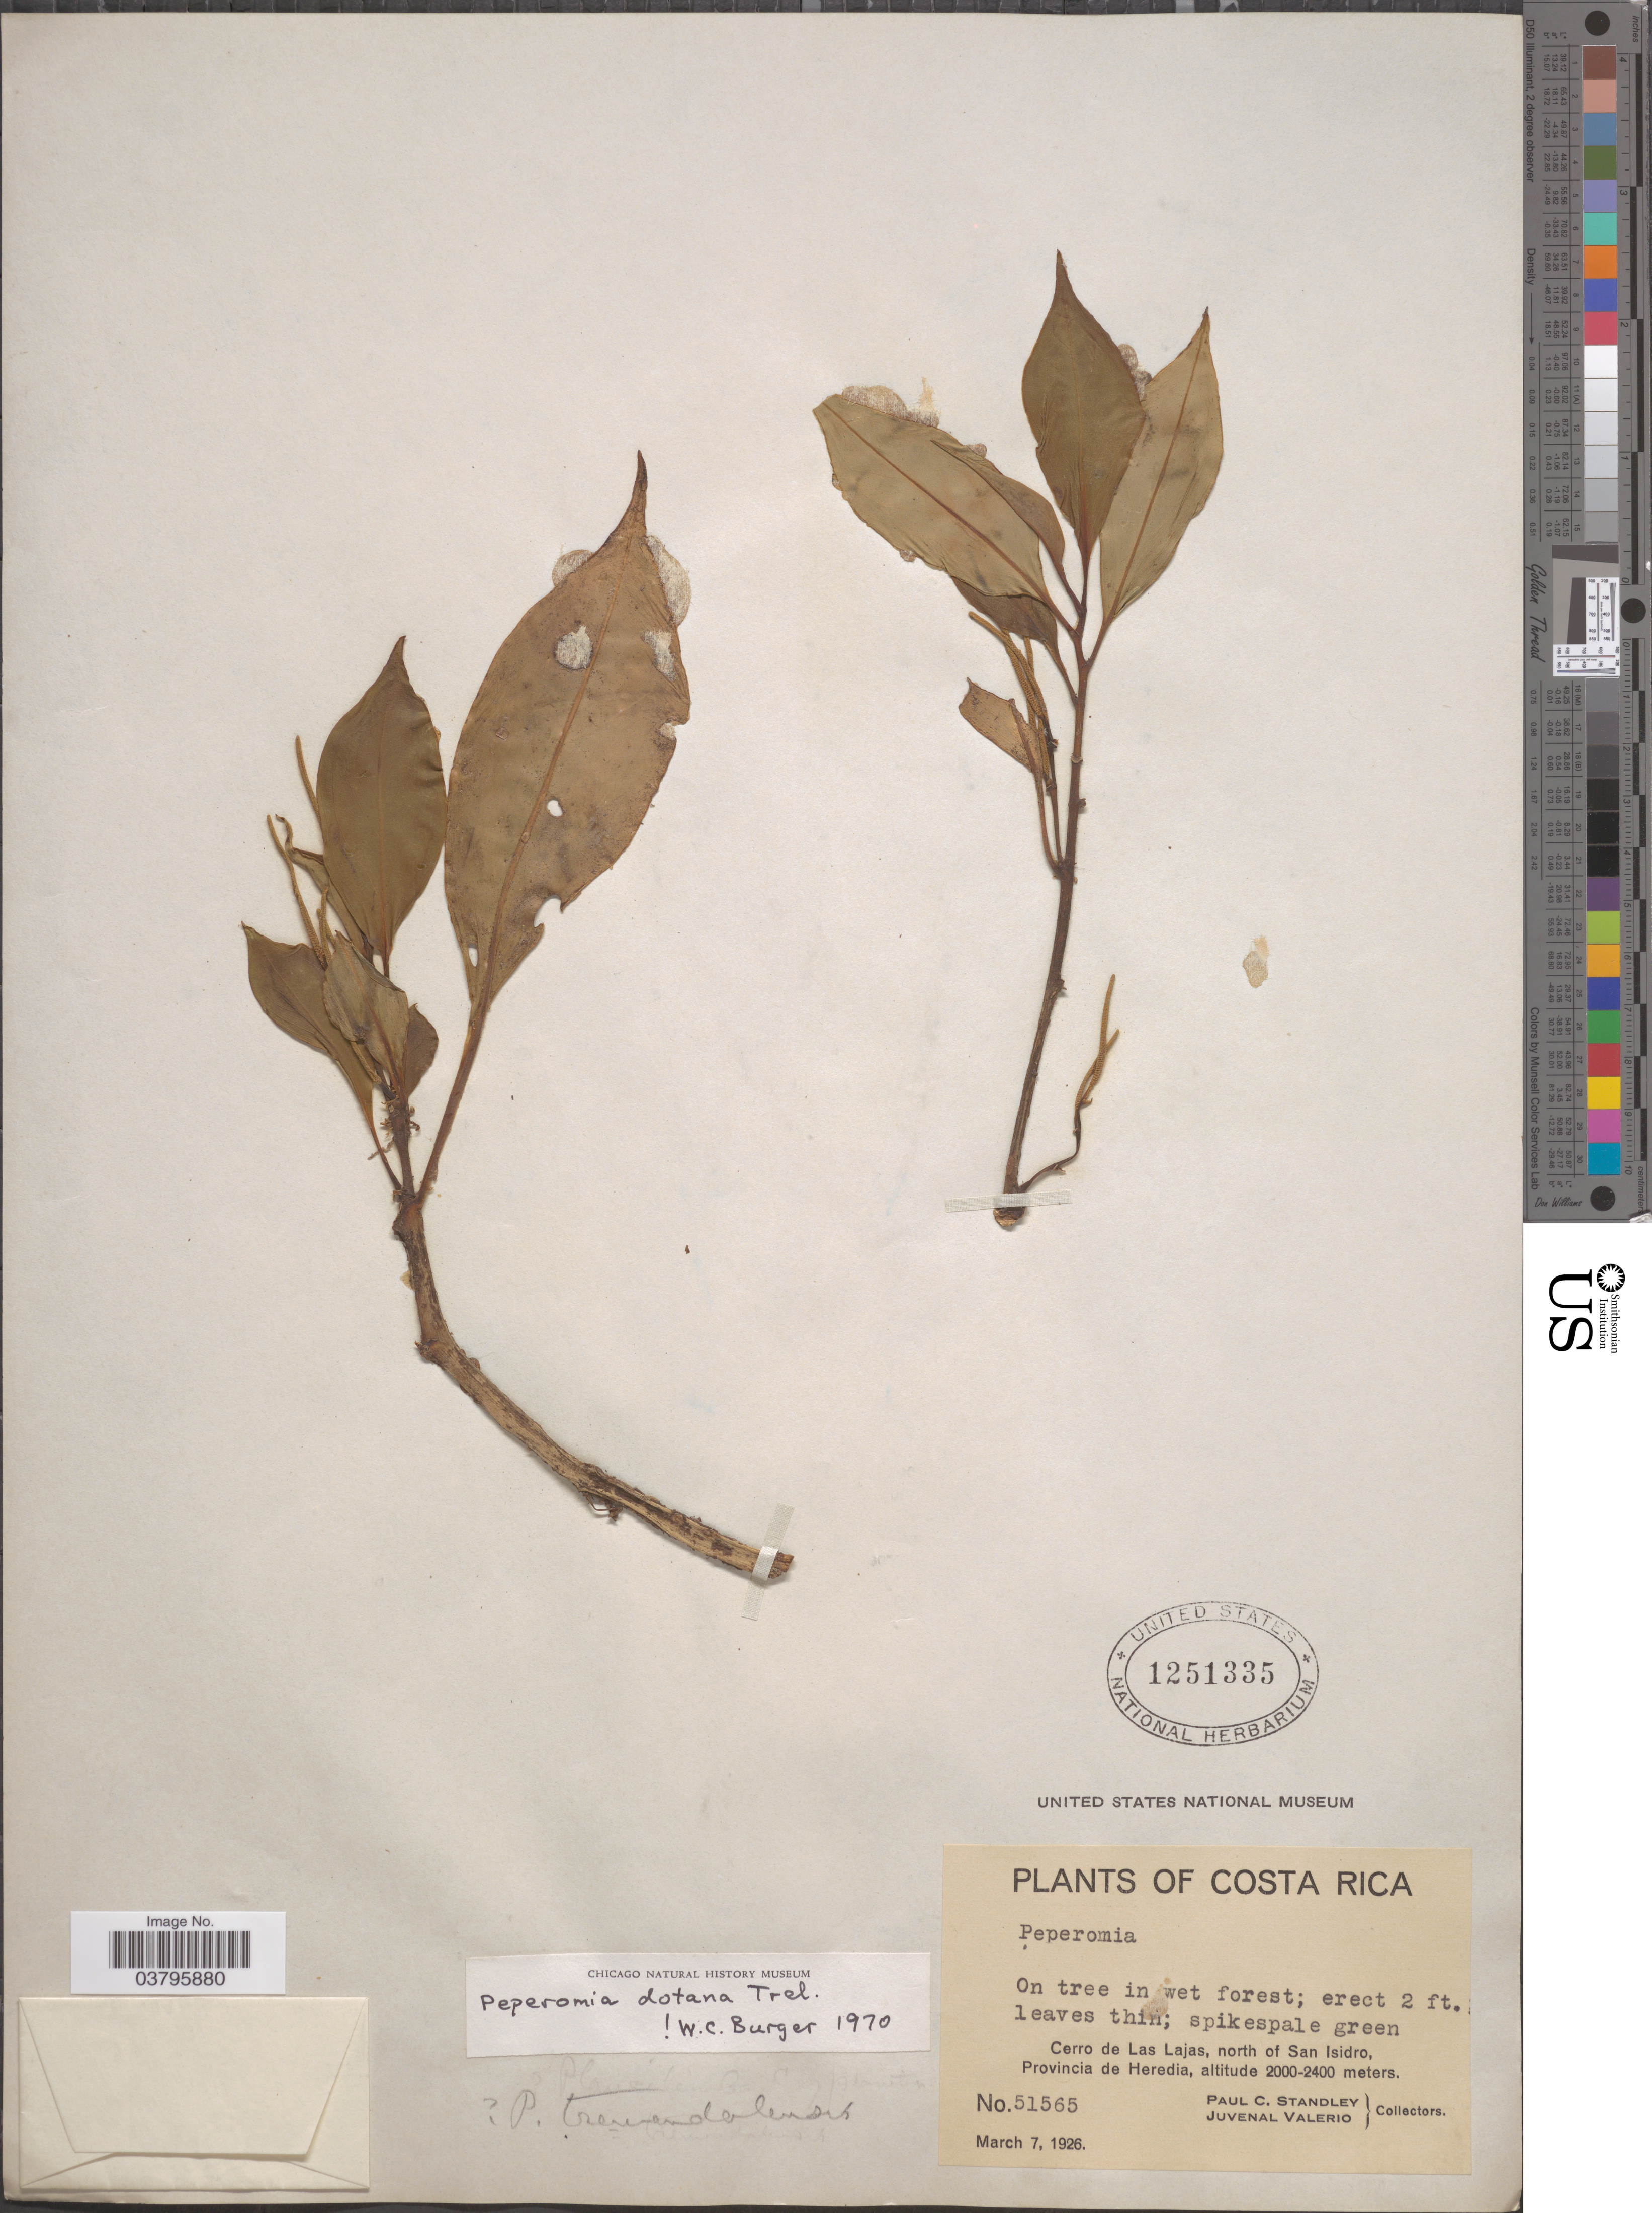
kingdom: Plantae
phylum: Tracheophyta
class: Magnoliopsida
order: Piperales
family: Piperaceae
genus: Peperomia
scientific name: Peperomia dotana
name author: Trel.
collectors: P. C. Standley & J. Valerio R.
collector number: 51565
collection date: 1926-03-07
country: Costa Rica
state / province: Heredia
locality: Cerro de Las Lajas, north of San Isidro.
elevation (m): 2000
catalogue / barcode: US 1251335